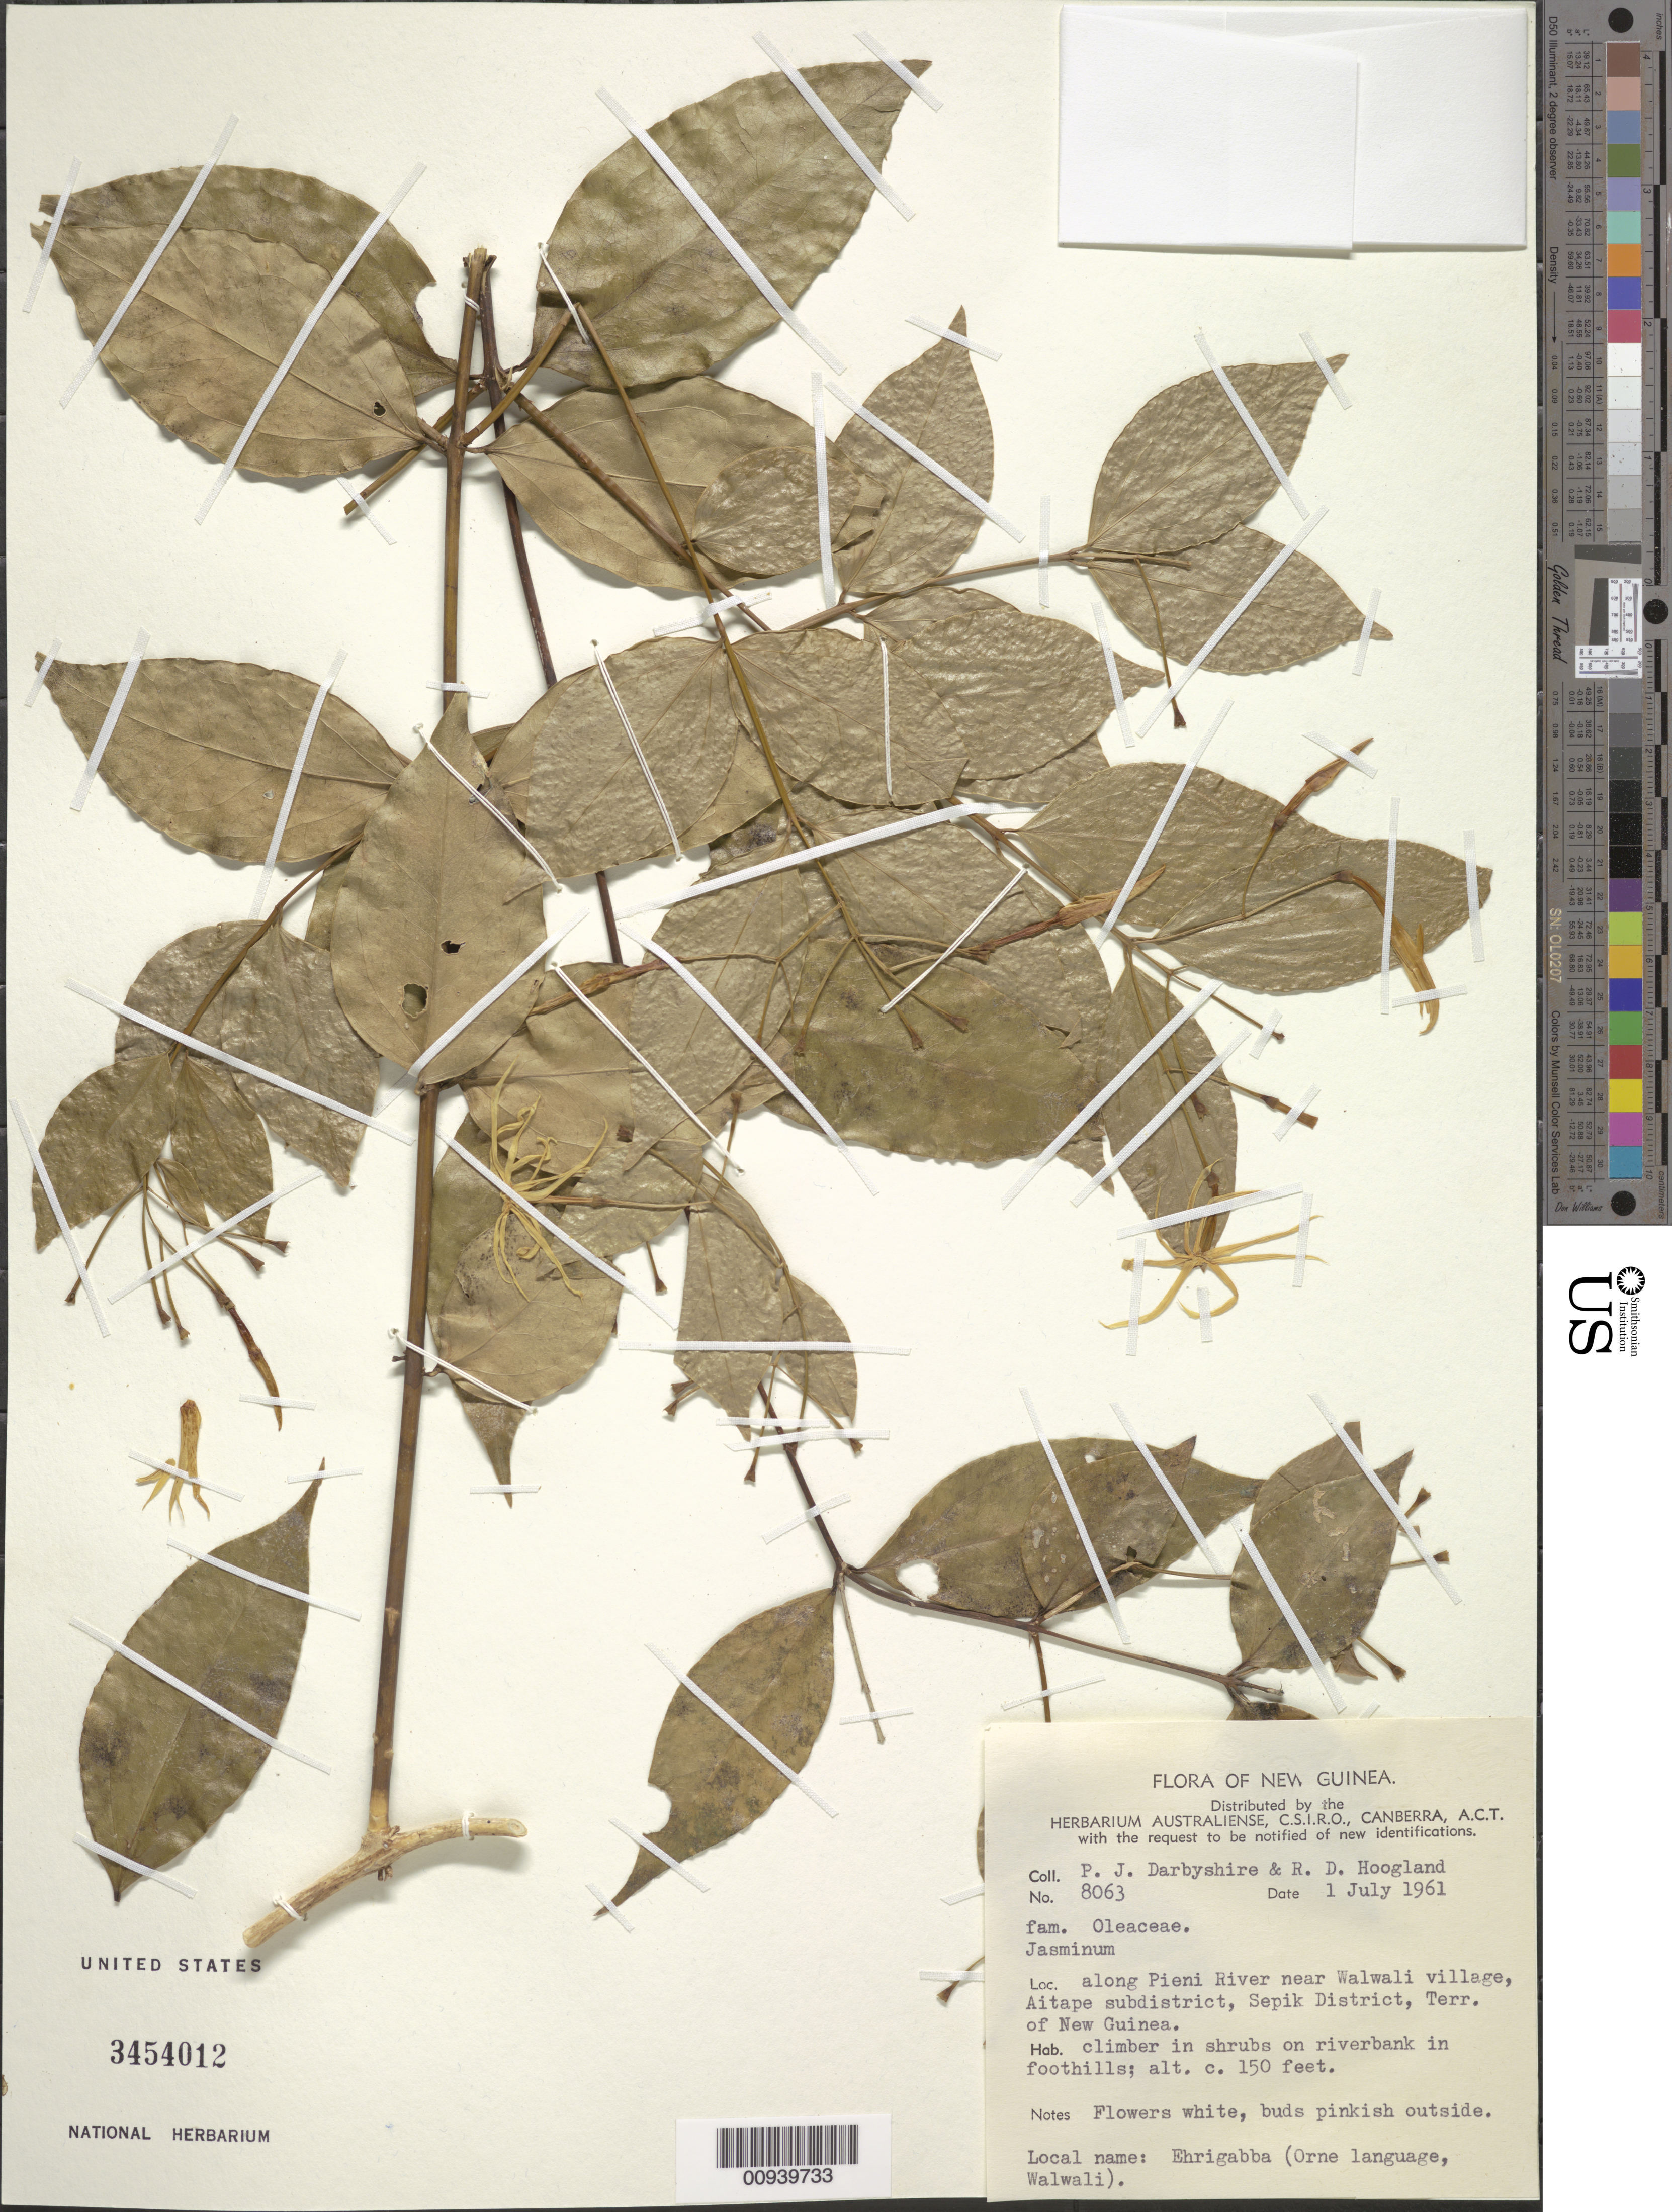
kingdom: Plantae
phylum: Tracheophyta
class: Magnoliopsida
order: Lamiales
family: Oleaceae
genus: Jasminum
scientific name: Jasminum sp.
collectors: P. Darbyshire & R. D. Hoogland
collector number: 8063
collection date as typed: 01 Jul 1961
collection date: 1961-07-01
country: Papua New Guinea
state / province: Sandaun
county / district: Aitape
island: New Guinea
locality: along Pieni River near Walwali village, Aitape subdistrict, Sepik District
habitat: climber in shrubs on riverbank in foothills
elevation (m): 46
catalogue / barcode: US 3454012